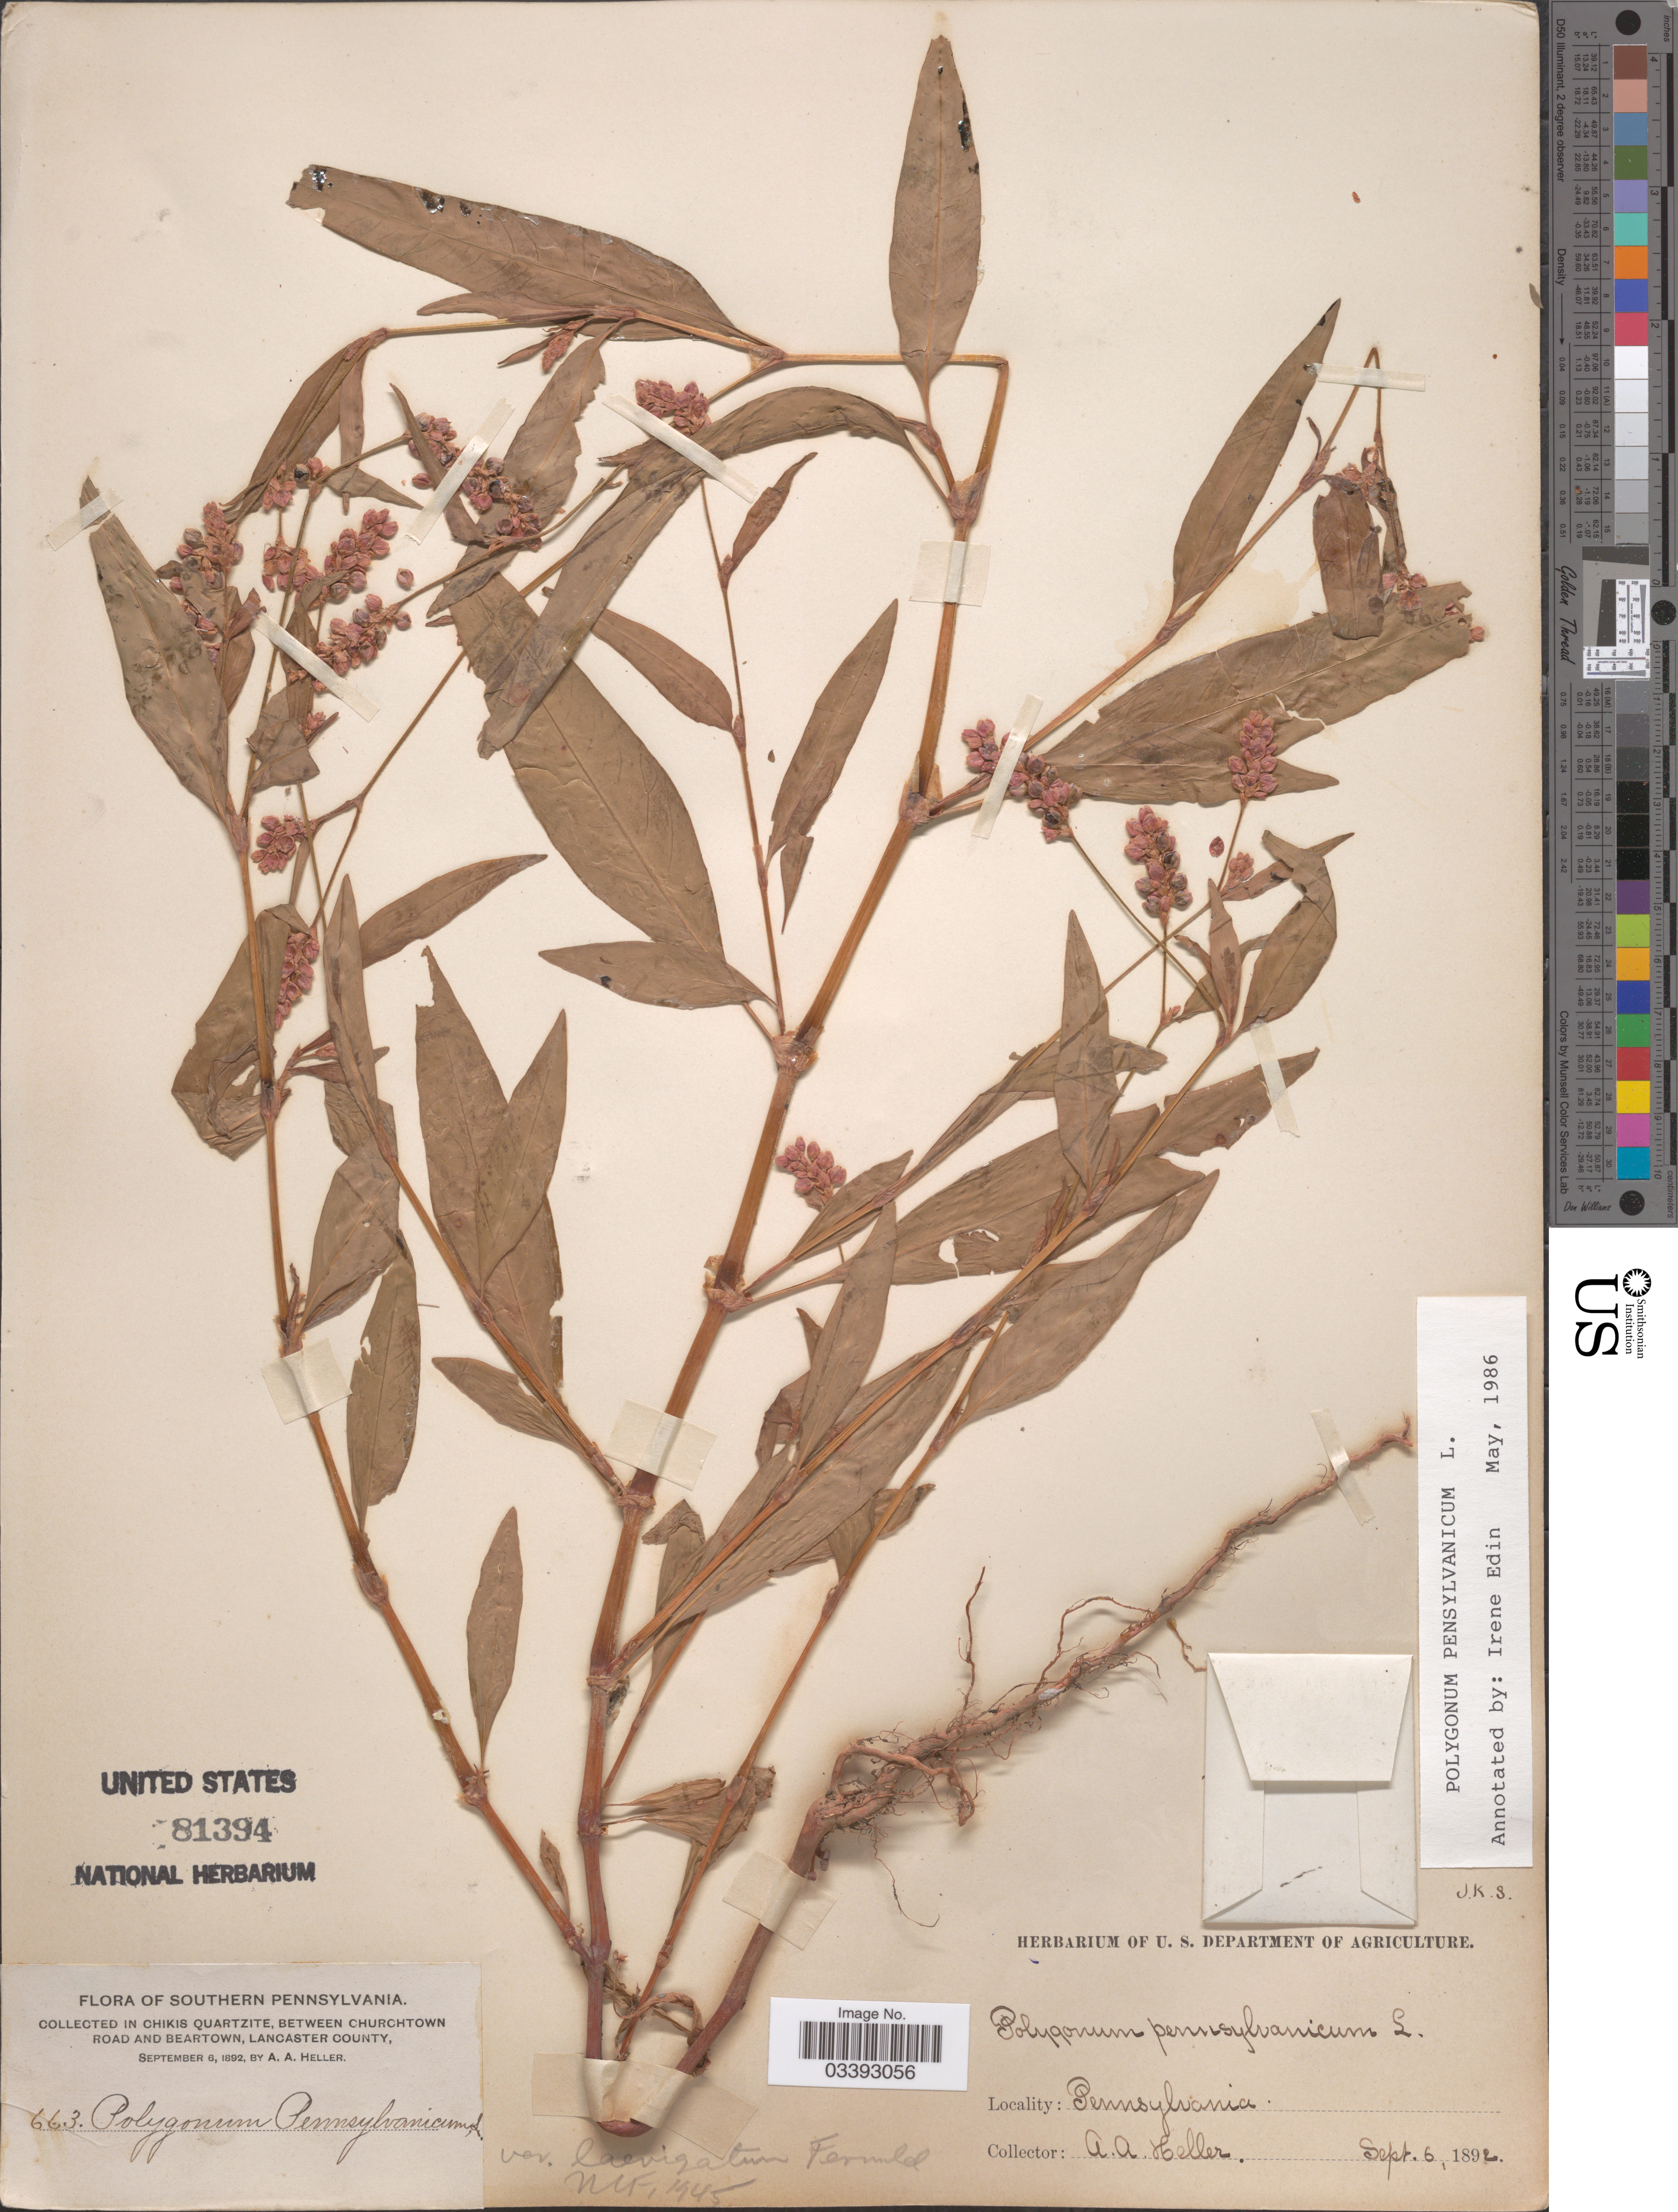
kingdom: Plantae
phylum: Tracheophyta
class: Magnoliopsida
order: Caryophyllales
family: Polygonaceae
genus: Persicaria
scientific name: Persicaria pensylvanica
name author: (L.) M. Gómez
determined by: Atha, D. E.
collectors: A. A. Heller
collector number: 663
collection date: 1892-09-06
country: United States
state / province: Pennsylvania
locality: Southern Pennsylvania. In Chikis Quartzite, between Churchtown Road and Beartown, Lancaster County.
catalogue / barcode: US 81394